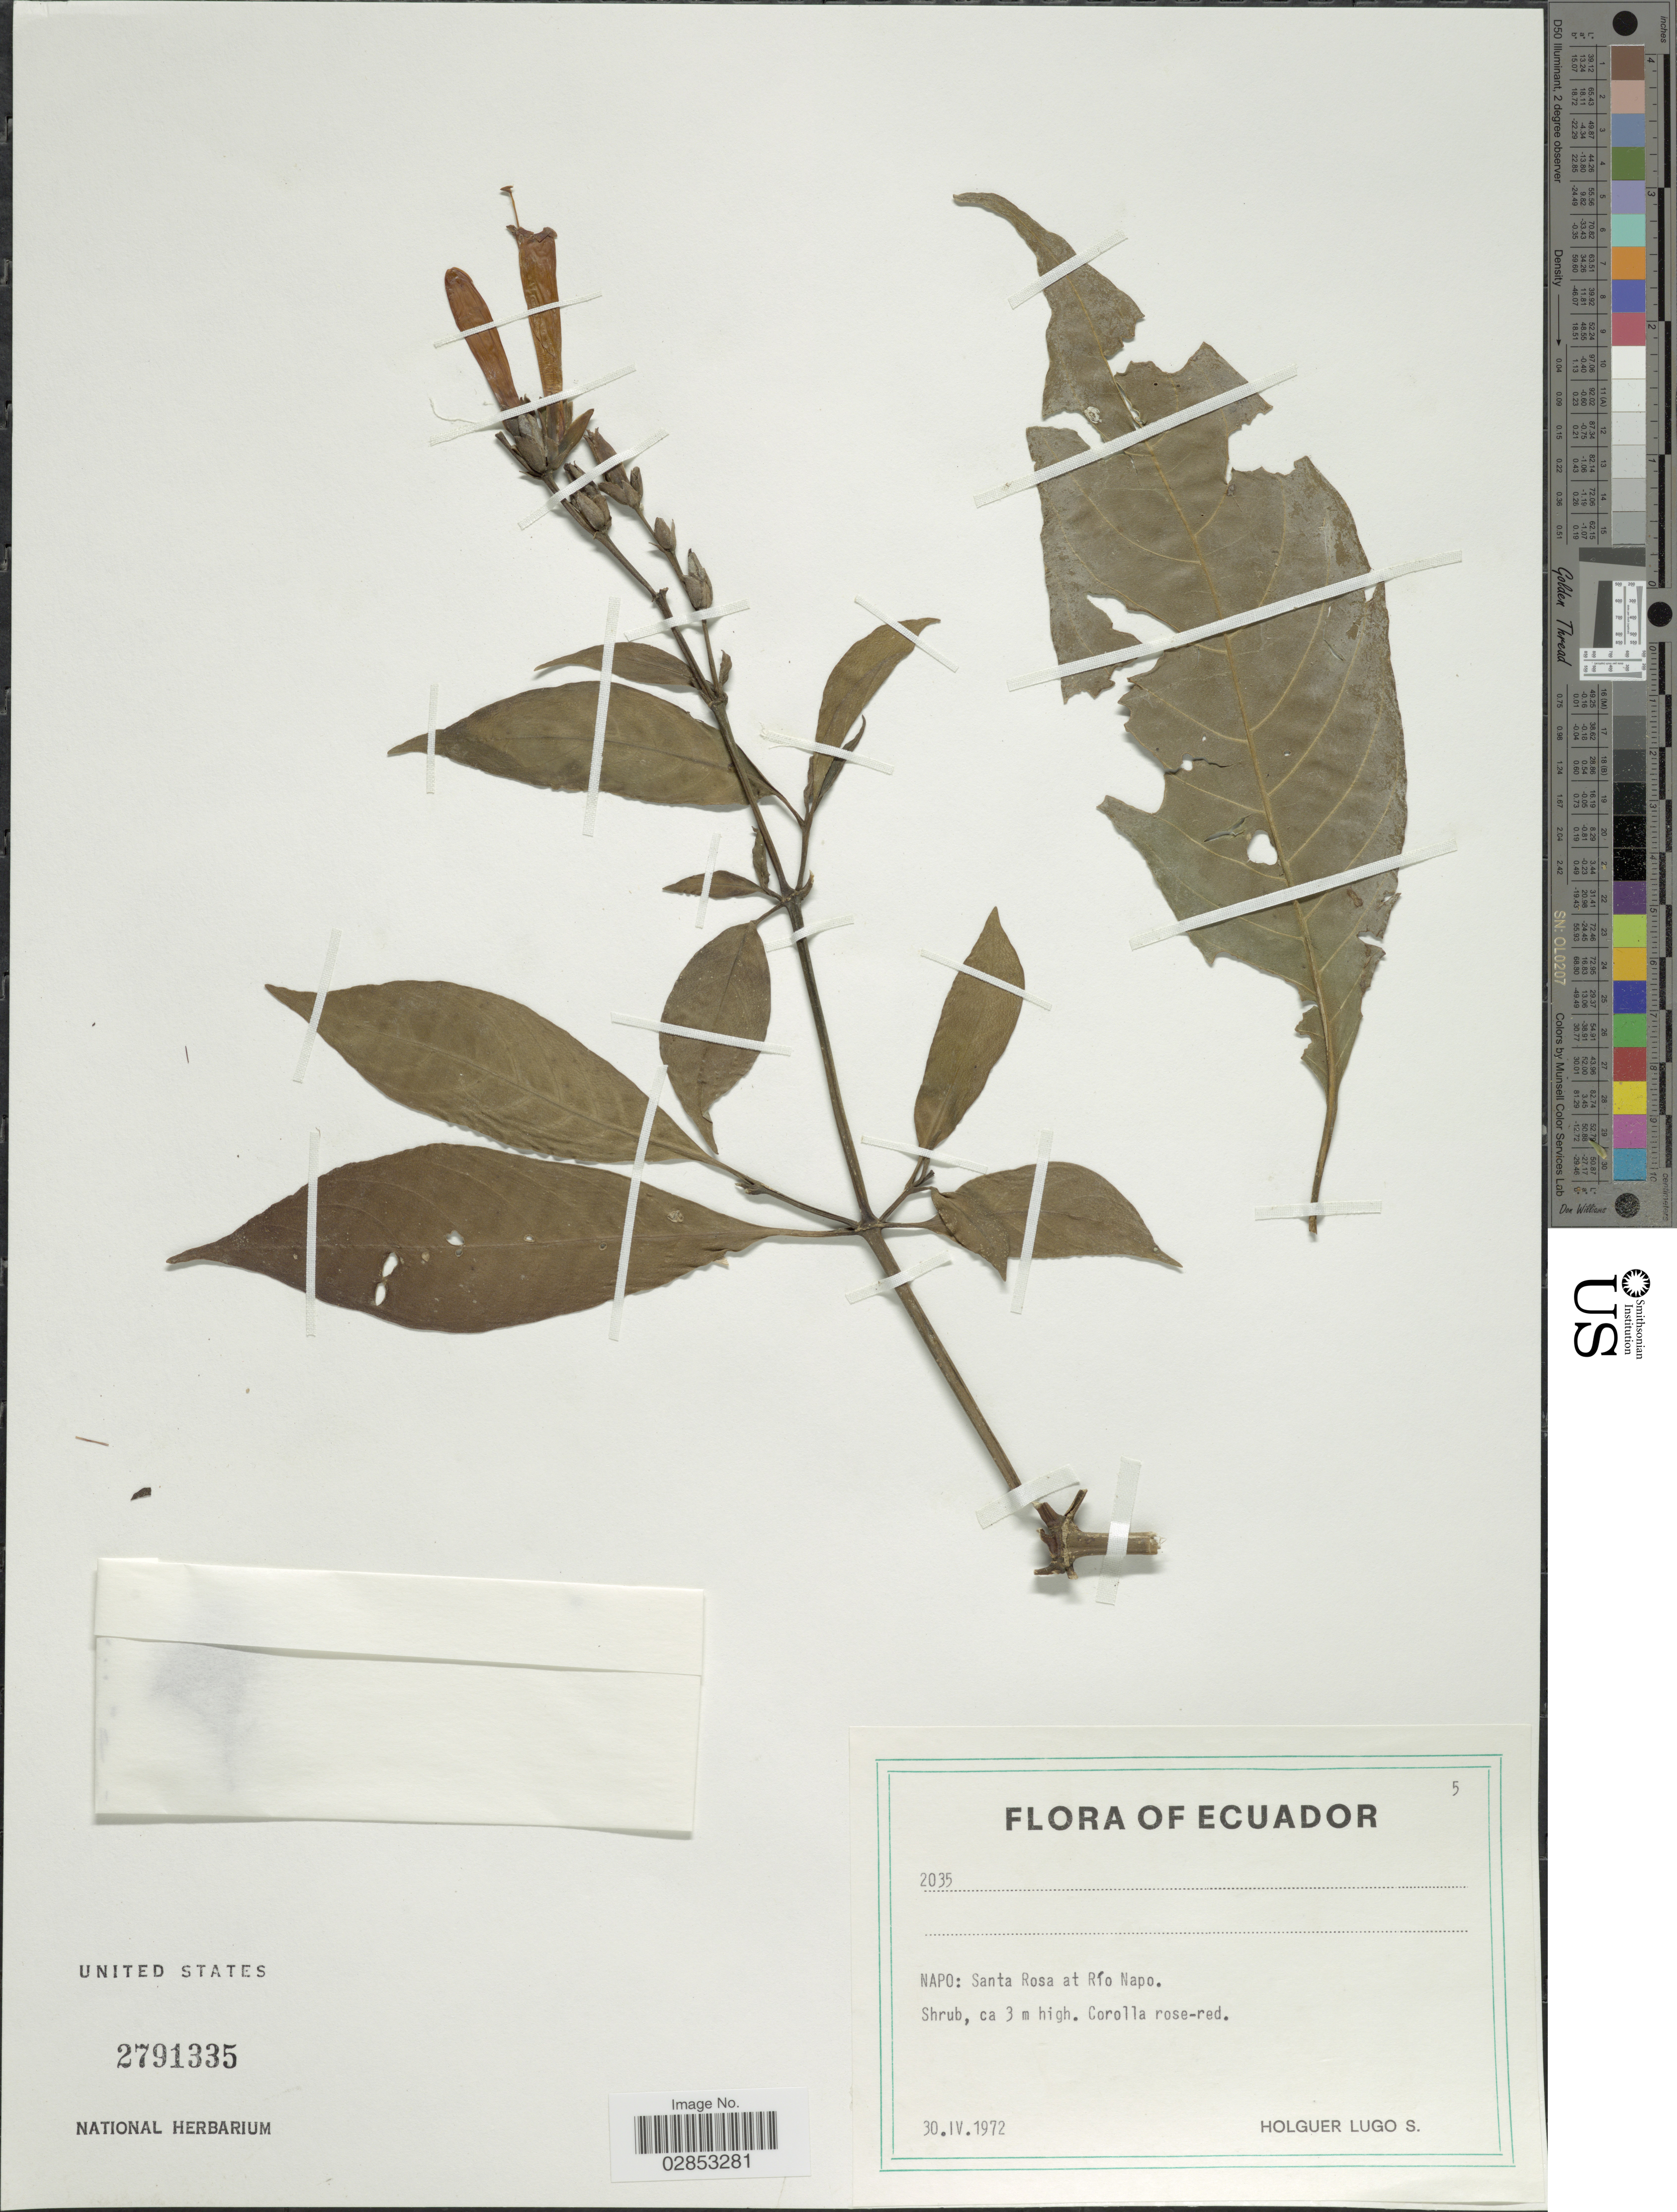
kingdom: Plantae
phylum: Tracheophyta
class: Magnoliopsida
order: Lamiales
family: Acanthaceae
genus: Sanchezia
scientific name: Sanchezia putumayensis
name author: Leonard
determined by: Azevedo, Igor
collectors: H. Lugo S.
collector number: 2035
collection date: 1972-04-30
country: Ecuador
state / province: Napo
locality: Napo: Santa Rosa at Río Napo.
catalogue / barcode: US 2791335